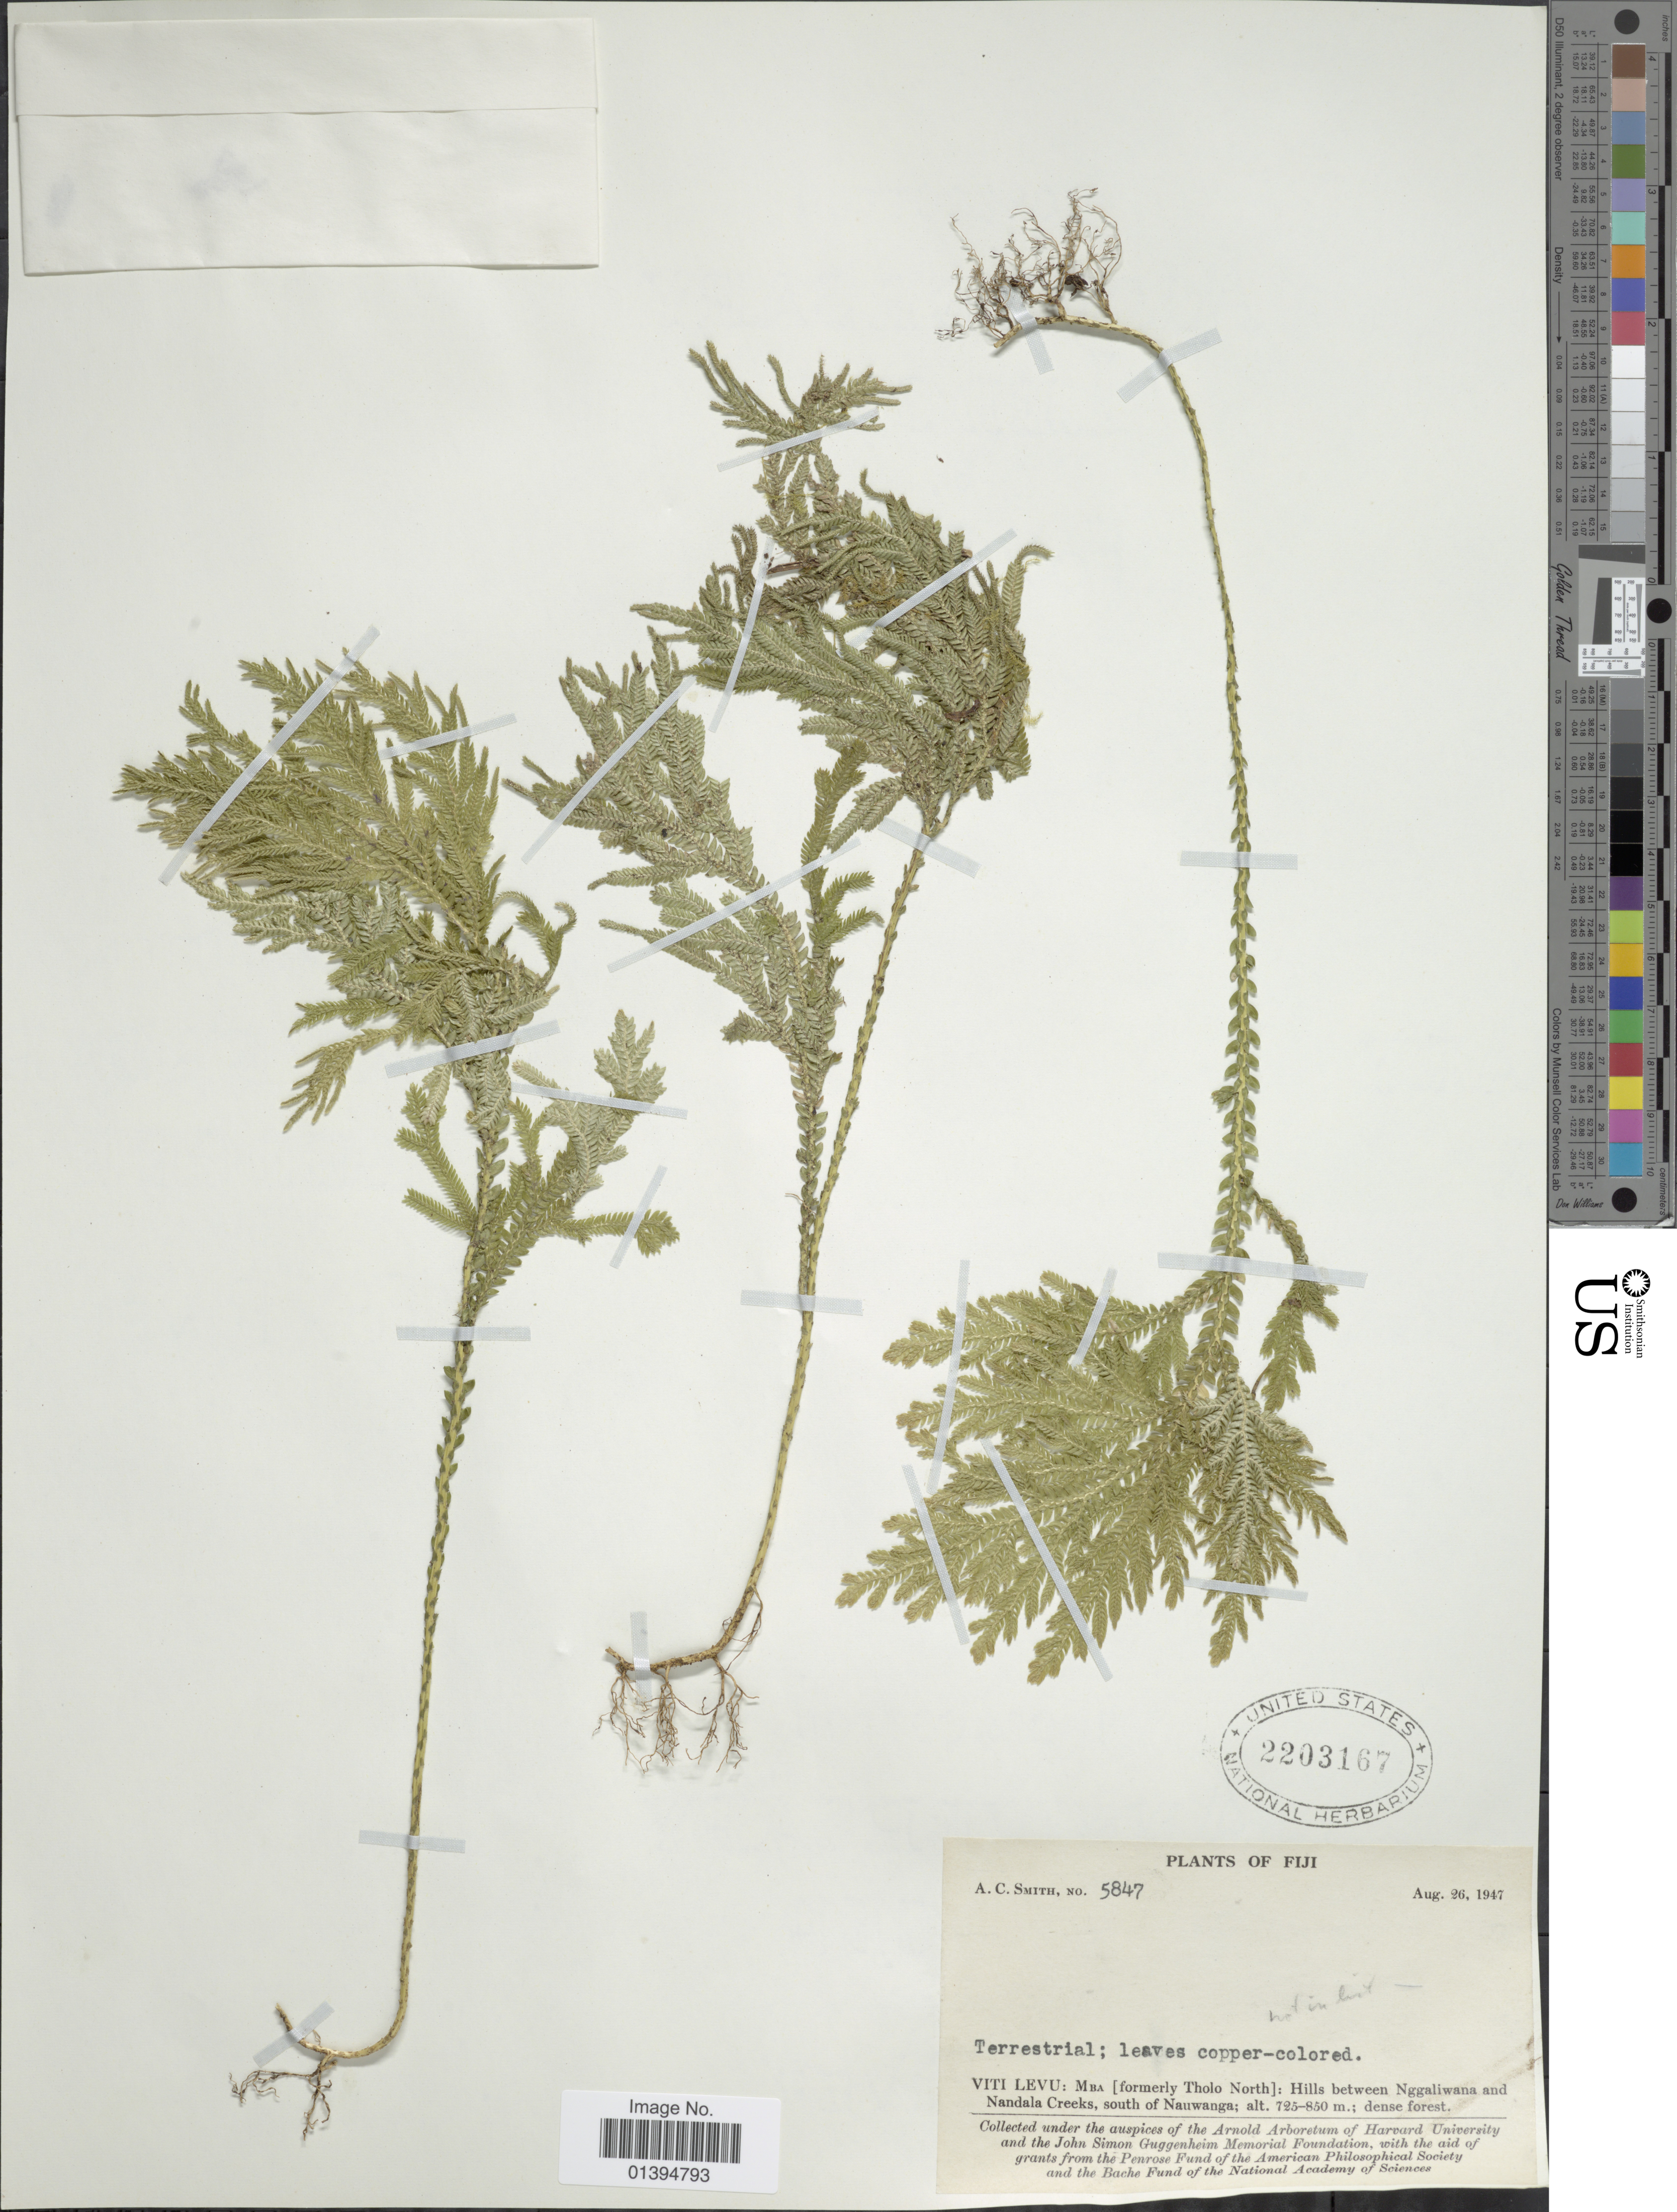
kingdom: Plantae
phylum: Tracheophyta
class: Lycopodiopsida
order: Selaginellales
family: Selaginellaceae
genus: Selaginella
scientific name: Selaginella sp.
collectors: A. C. Smith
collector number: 5847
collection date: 1947-08-26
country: Fiji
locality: Viti Levu: Mba [formerly Tholo North]: hills between Nggaliwana and Nandala Creeks, south of Nauwanga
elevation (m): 725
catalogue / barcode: US 2203167